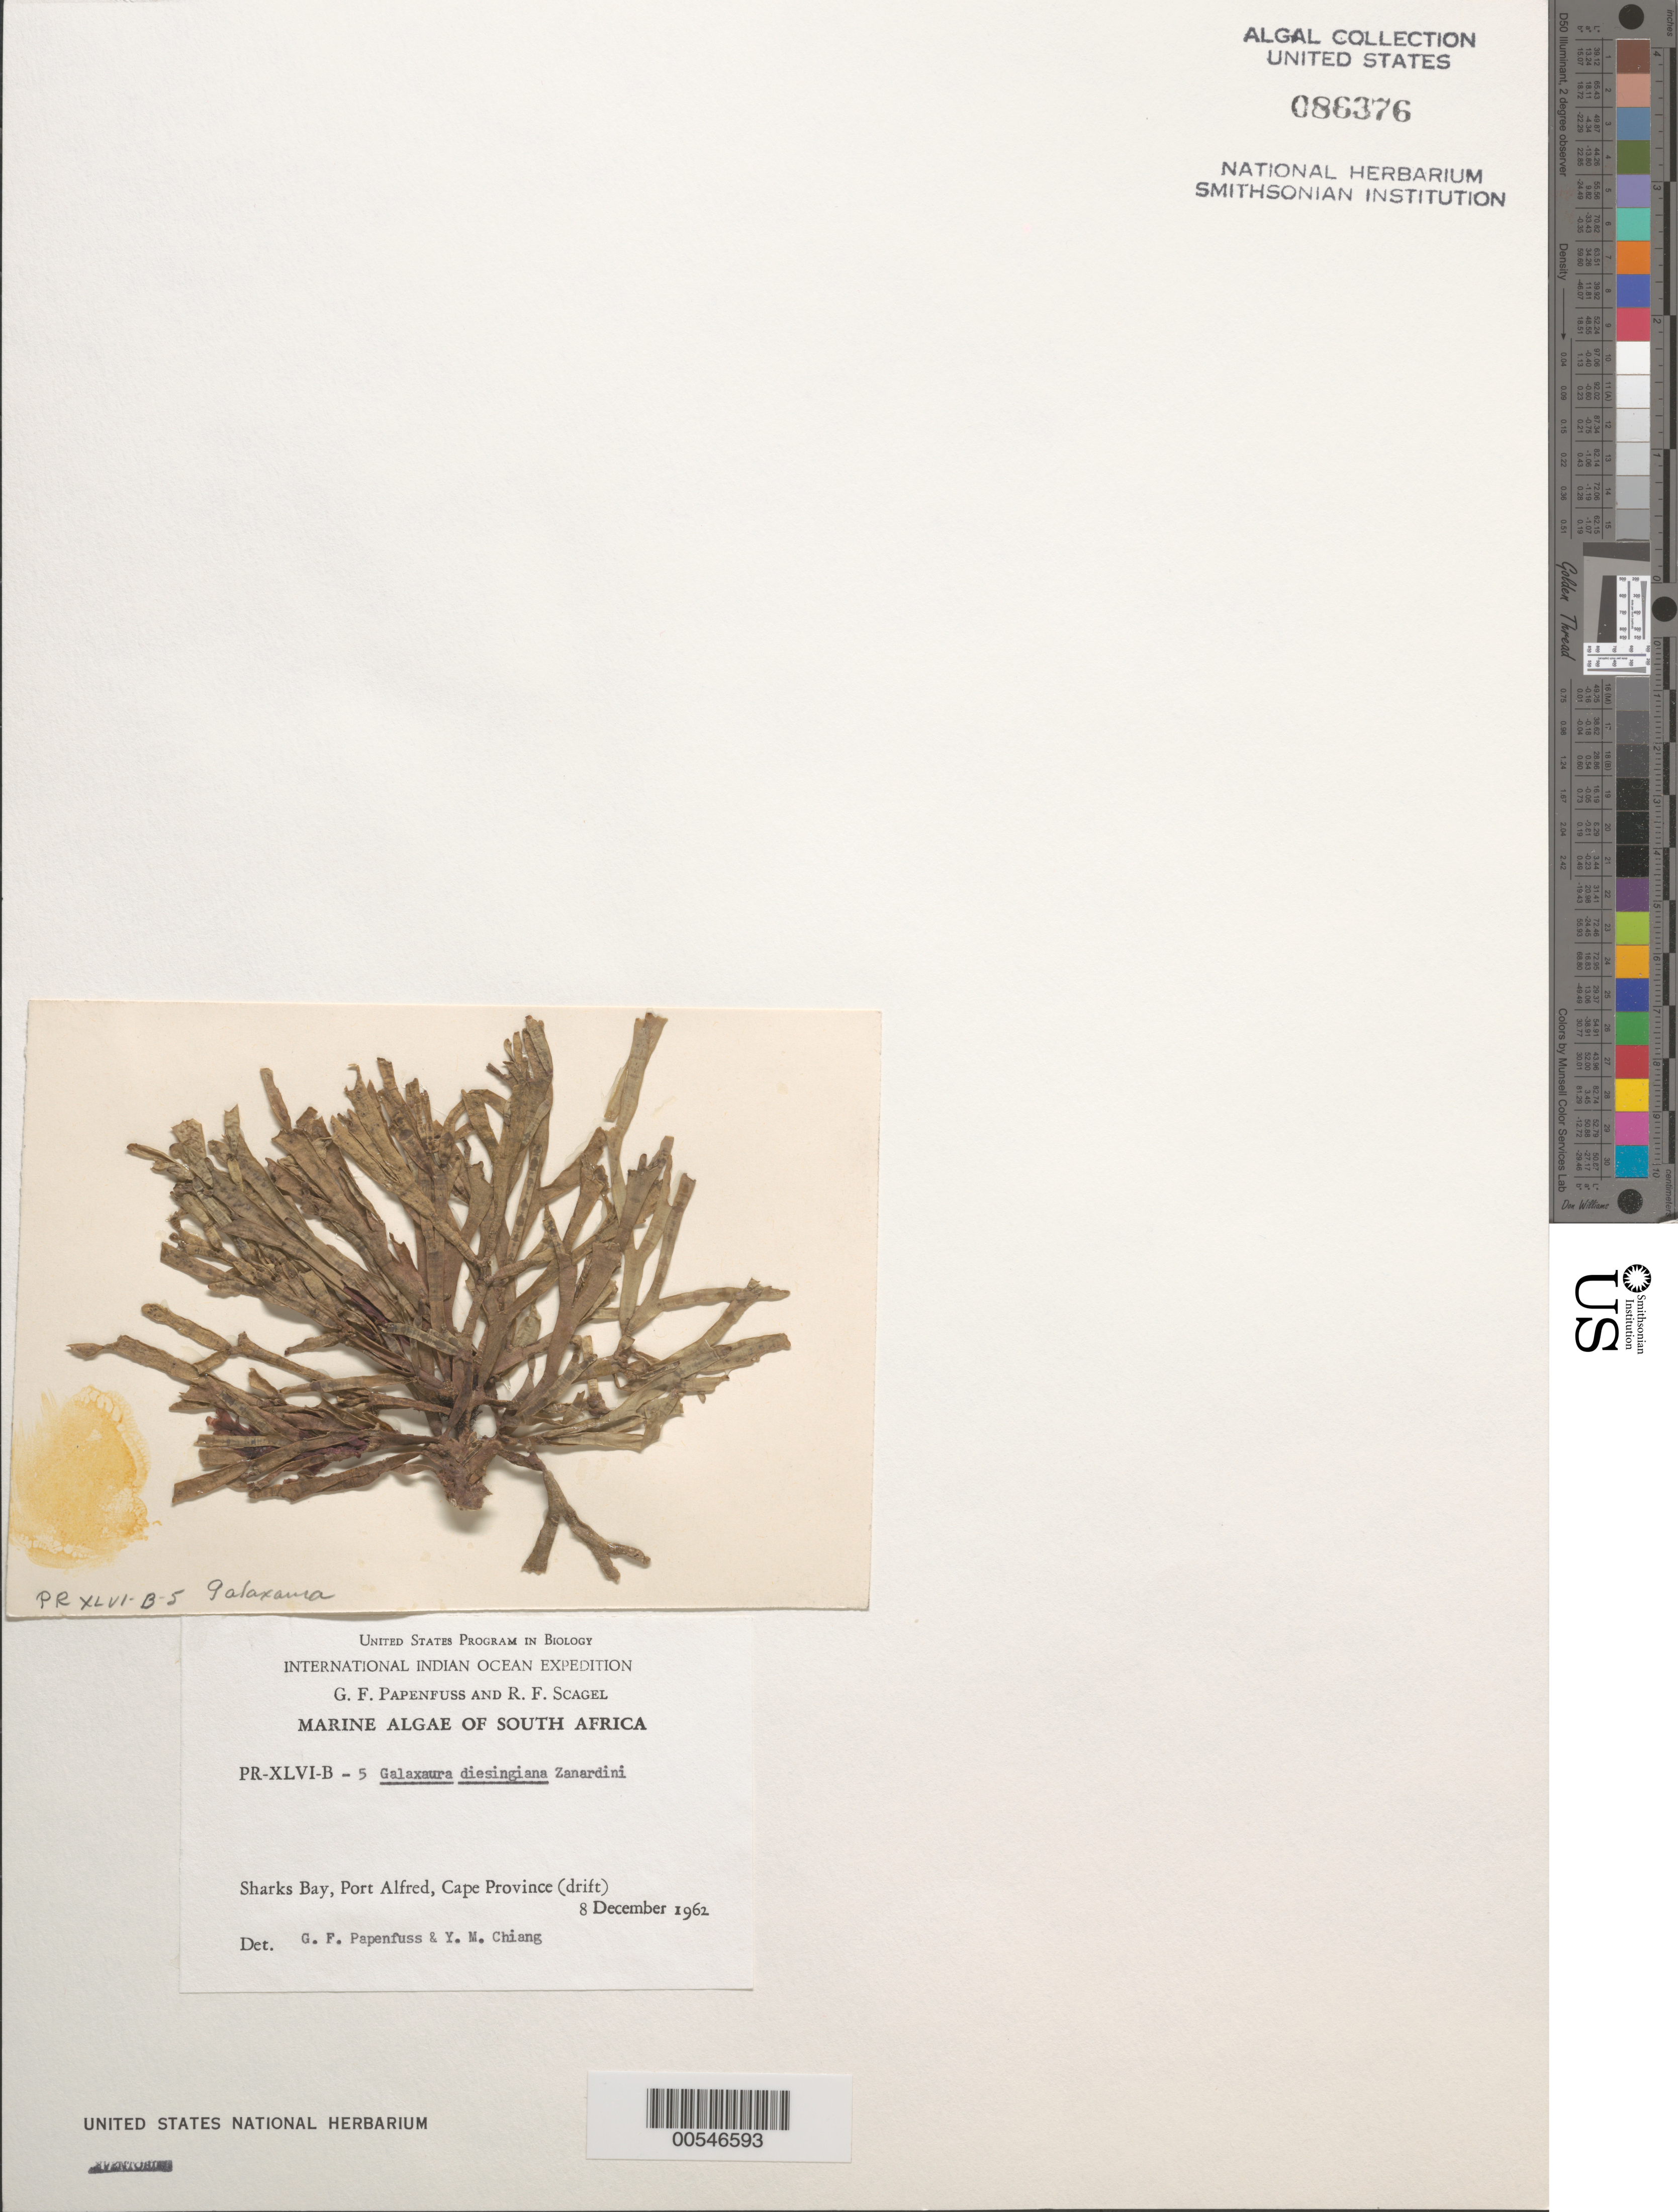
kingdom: Plantae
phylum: Rhodophyta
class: Florideophyceae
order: Nemaliales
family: Galaxauraceae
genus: Dichotomaria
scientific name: Dichotomaria diesingiana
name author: (Zanardini) Huisman et al.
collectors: G. Papenfuss & R. F. Scagel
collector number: PR-XLVI-B-5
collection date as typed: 08 Dec 1962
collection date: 1962-12-08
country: South Africa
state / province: Eastern Cape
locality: Sharks Bay, Port Alfred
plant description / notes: International Indian Ocean Expedition, 1962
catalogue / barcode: US 86376